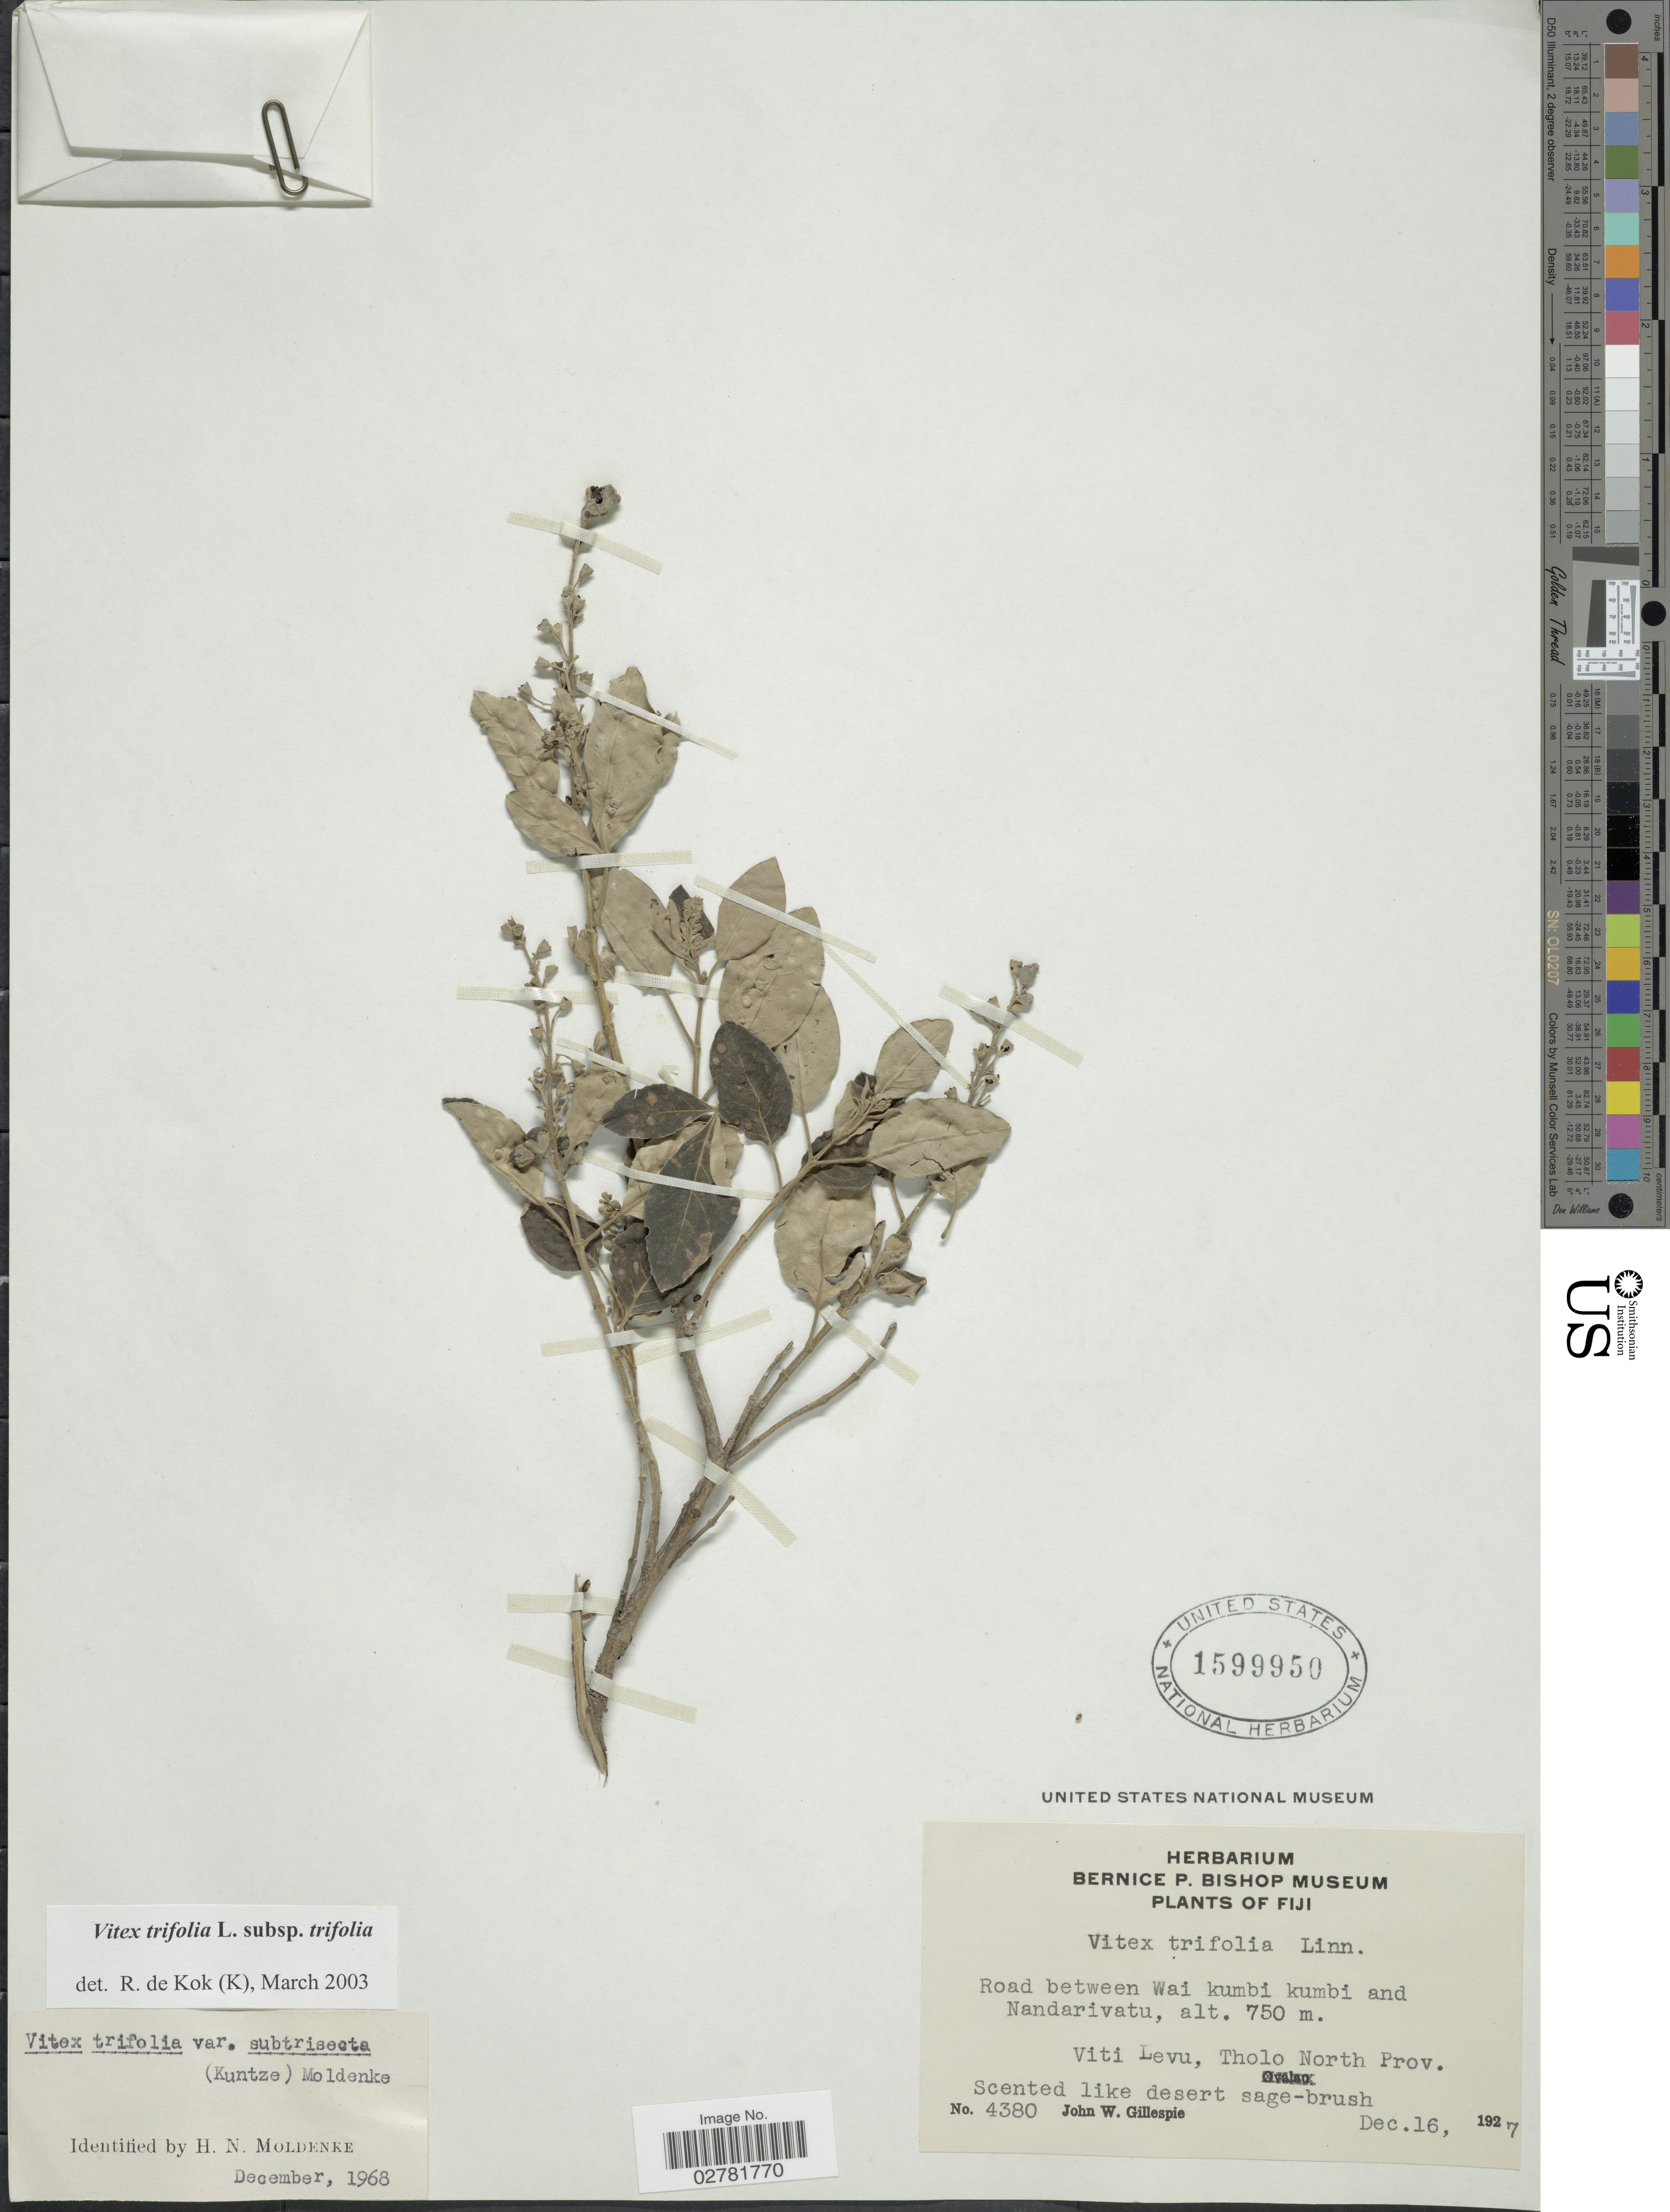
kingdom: Plantae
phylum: Tracheophyta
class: Magnoliopsida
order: Lamiales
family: Lamiaceae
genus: Vitex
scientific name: Vitex trifolia var. trifolia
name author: L.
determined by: Kok, R. de, (K)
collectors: J. W. Gillespie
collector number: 4380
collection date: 1927-12-16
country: Fiji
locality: Road between Wai kumbi kumbi and Nandarivatu. Viti Levu, Tholo North Prov.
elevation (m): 750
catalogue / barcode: US 1599950